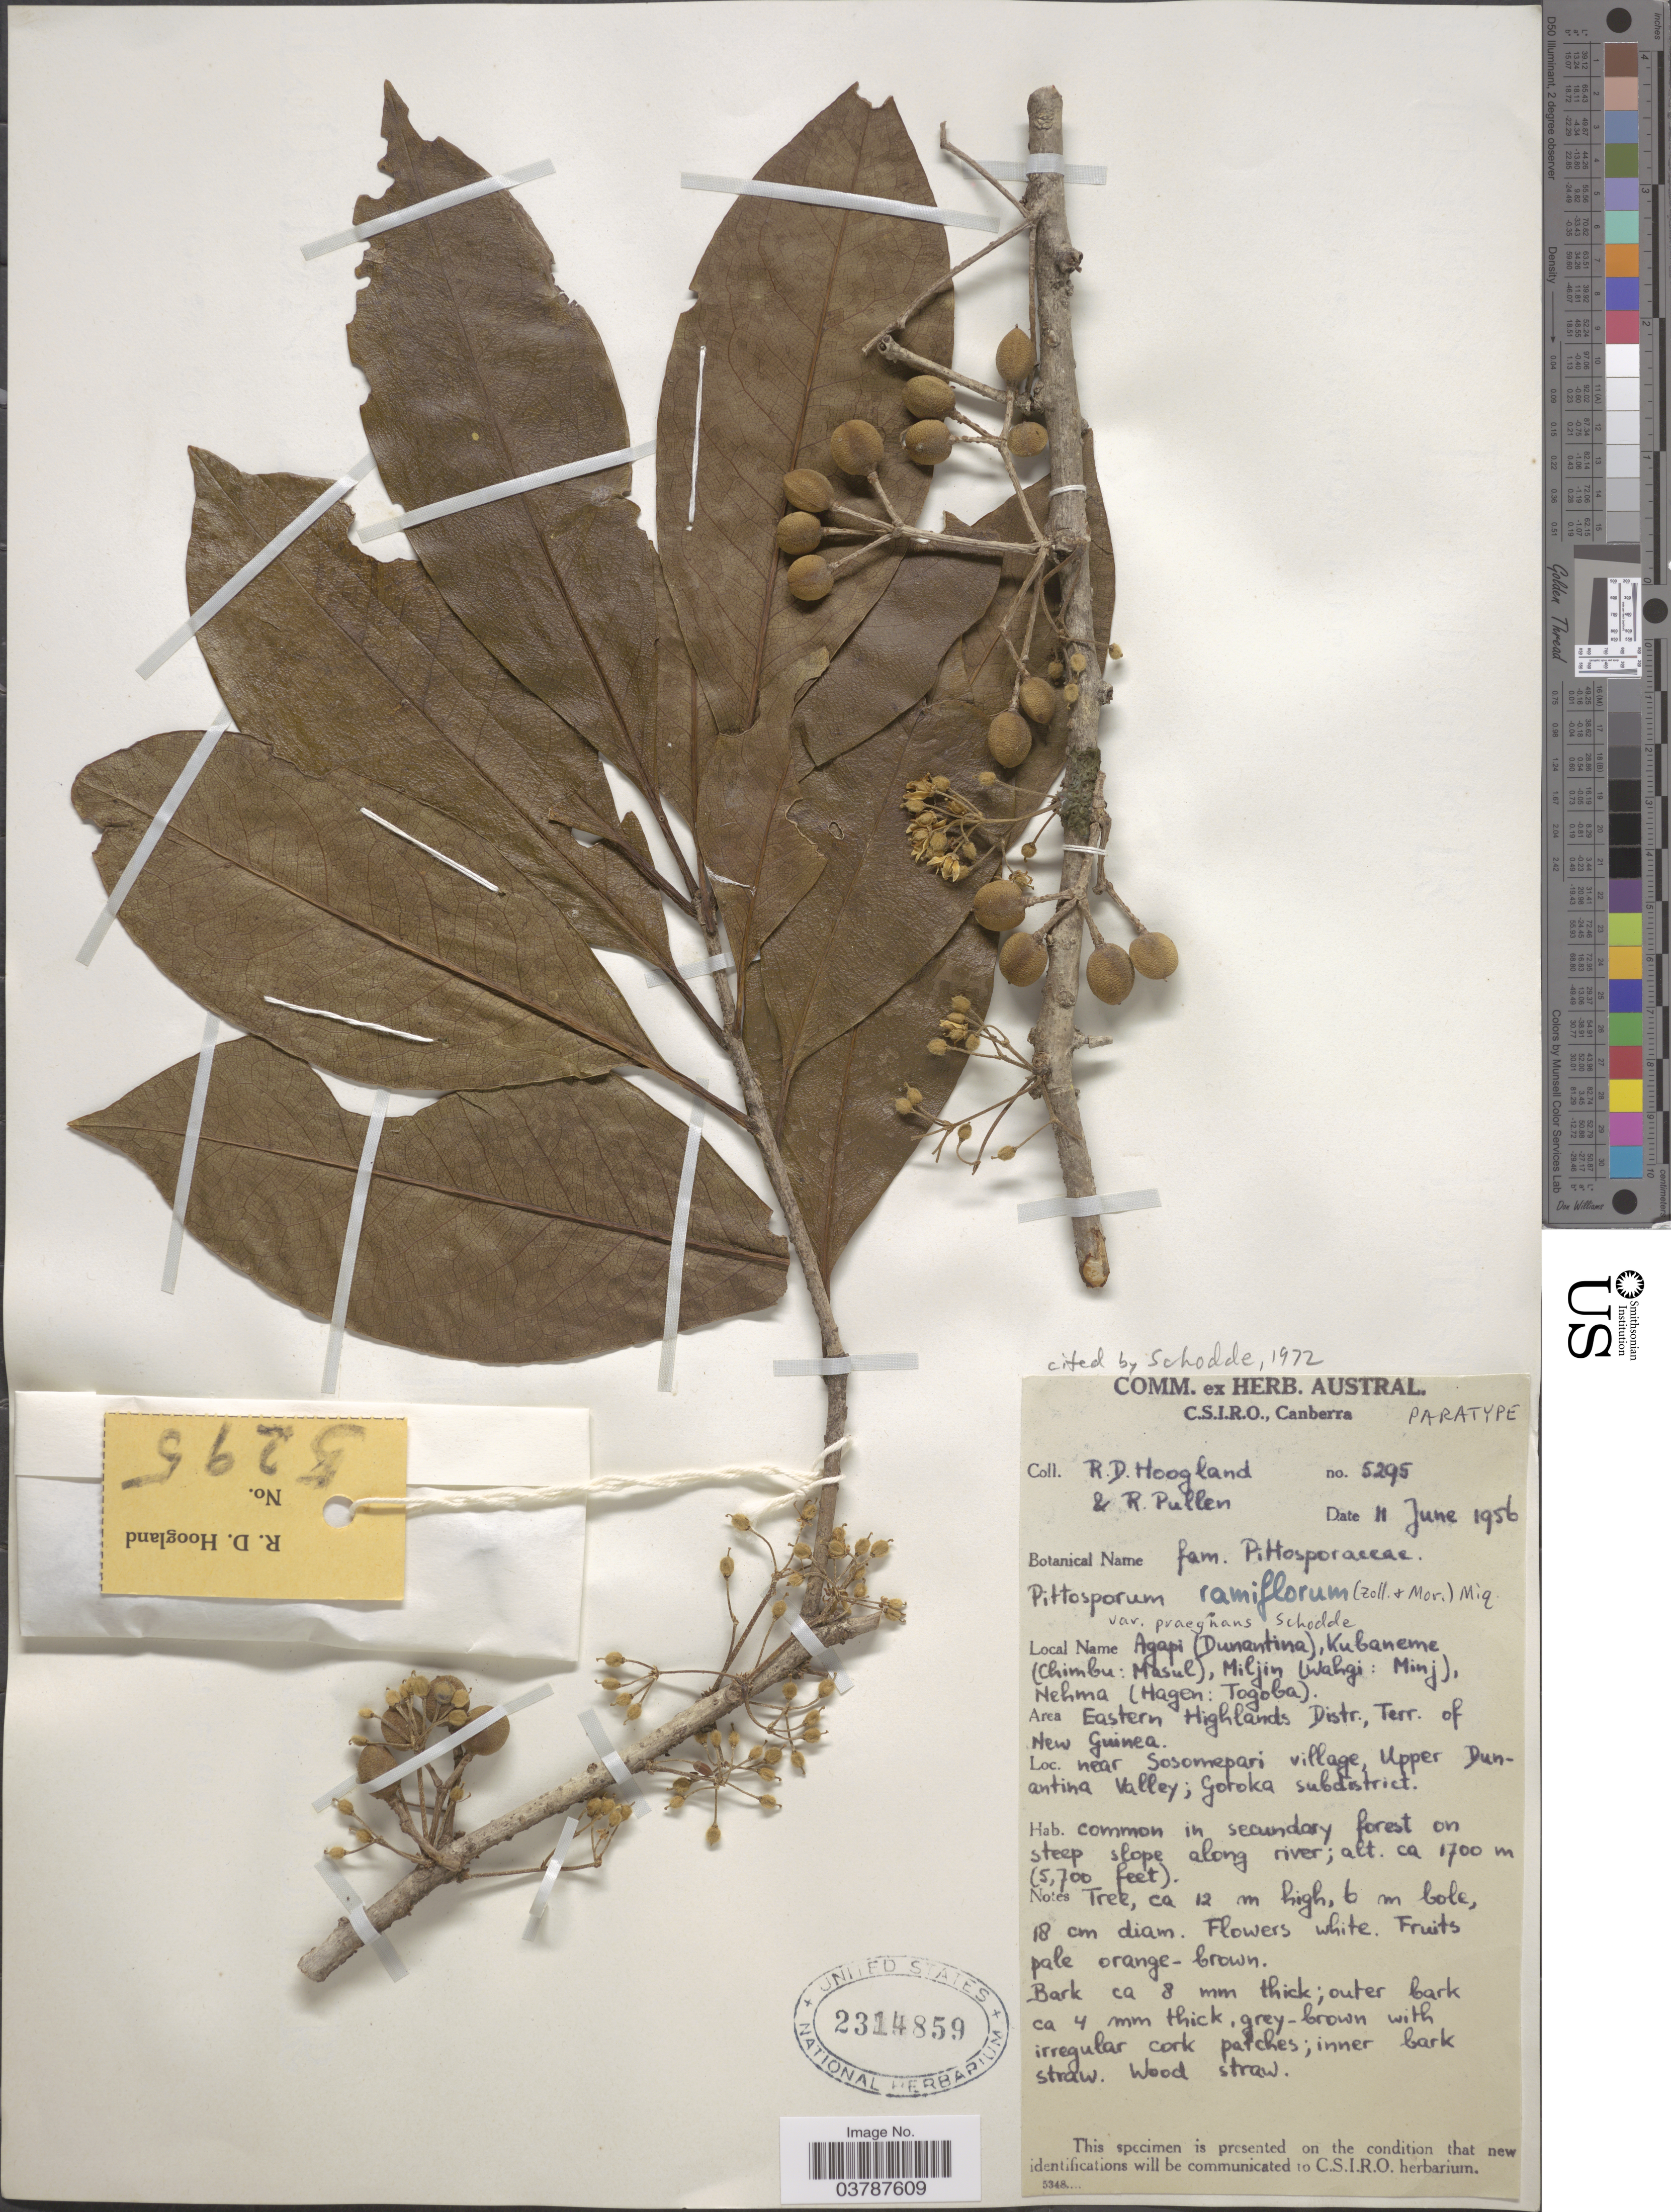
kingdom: Plantae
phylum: Tracheophyta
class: Magnoliopsida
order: Apiales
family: Pittosporaceae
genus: Pittosporum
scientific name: Pittosporum ramiflorum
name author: (Zoll. & Mor.) Zoll.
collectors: R. D. Hoogland & R. Pullen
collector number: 5295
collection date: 1956-06-11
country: Papua New Guinea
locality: Area Eastern Highlands Distr. terr of New Guinnea. Near Sosomepari village, upper Dunantina Valley, Goroka subdirstrict.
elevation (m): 1737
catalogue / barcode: US 2314859